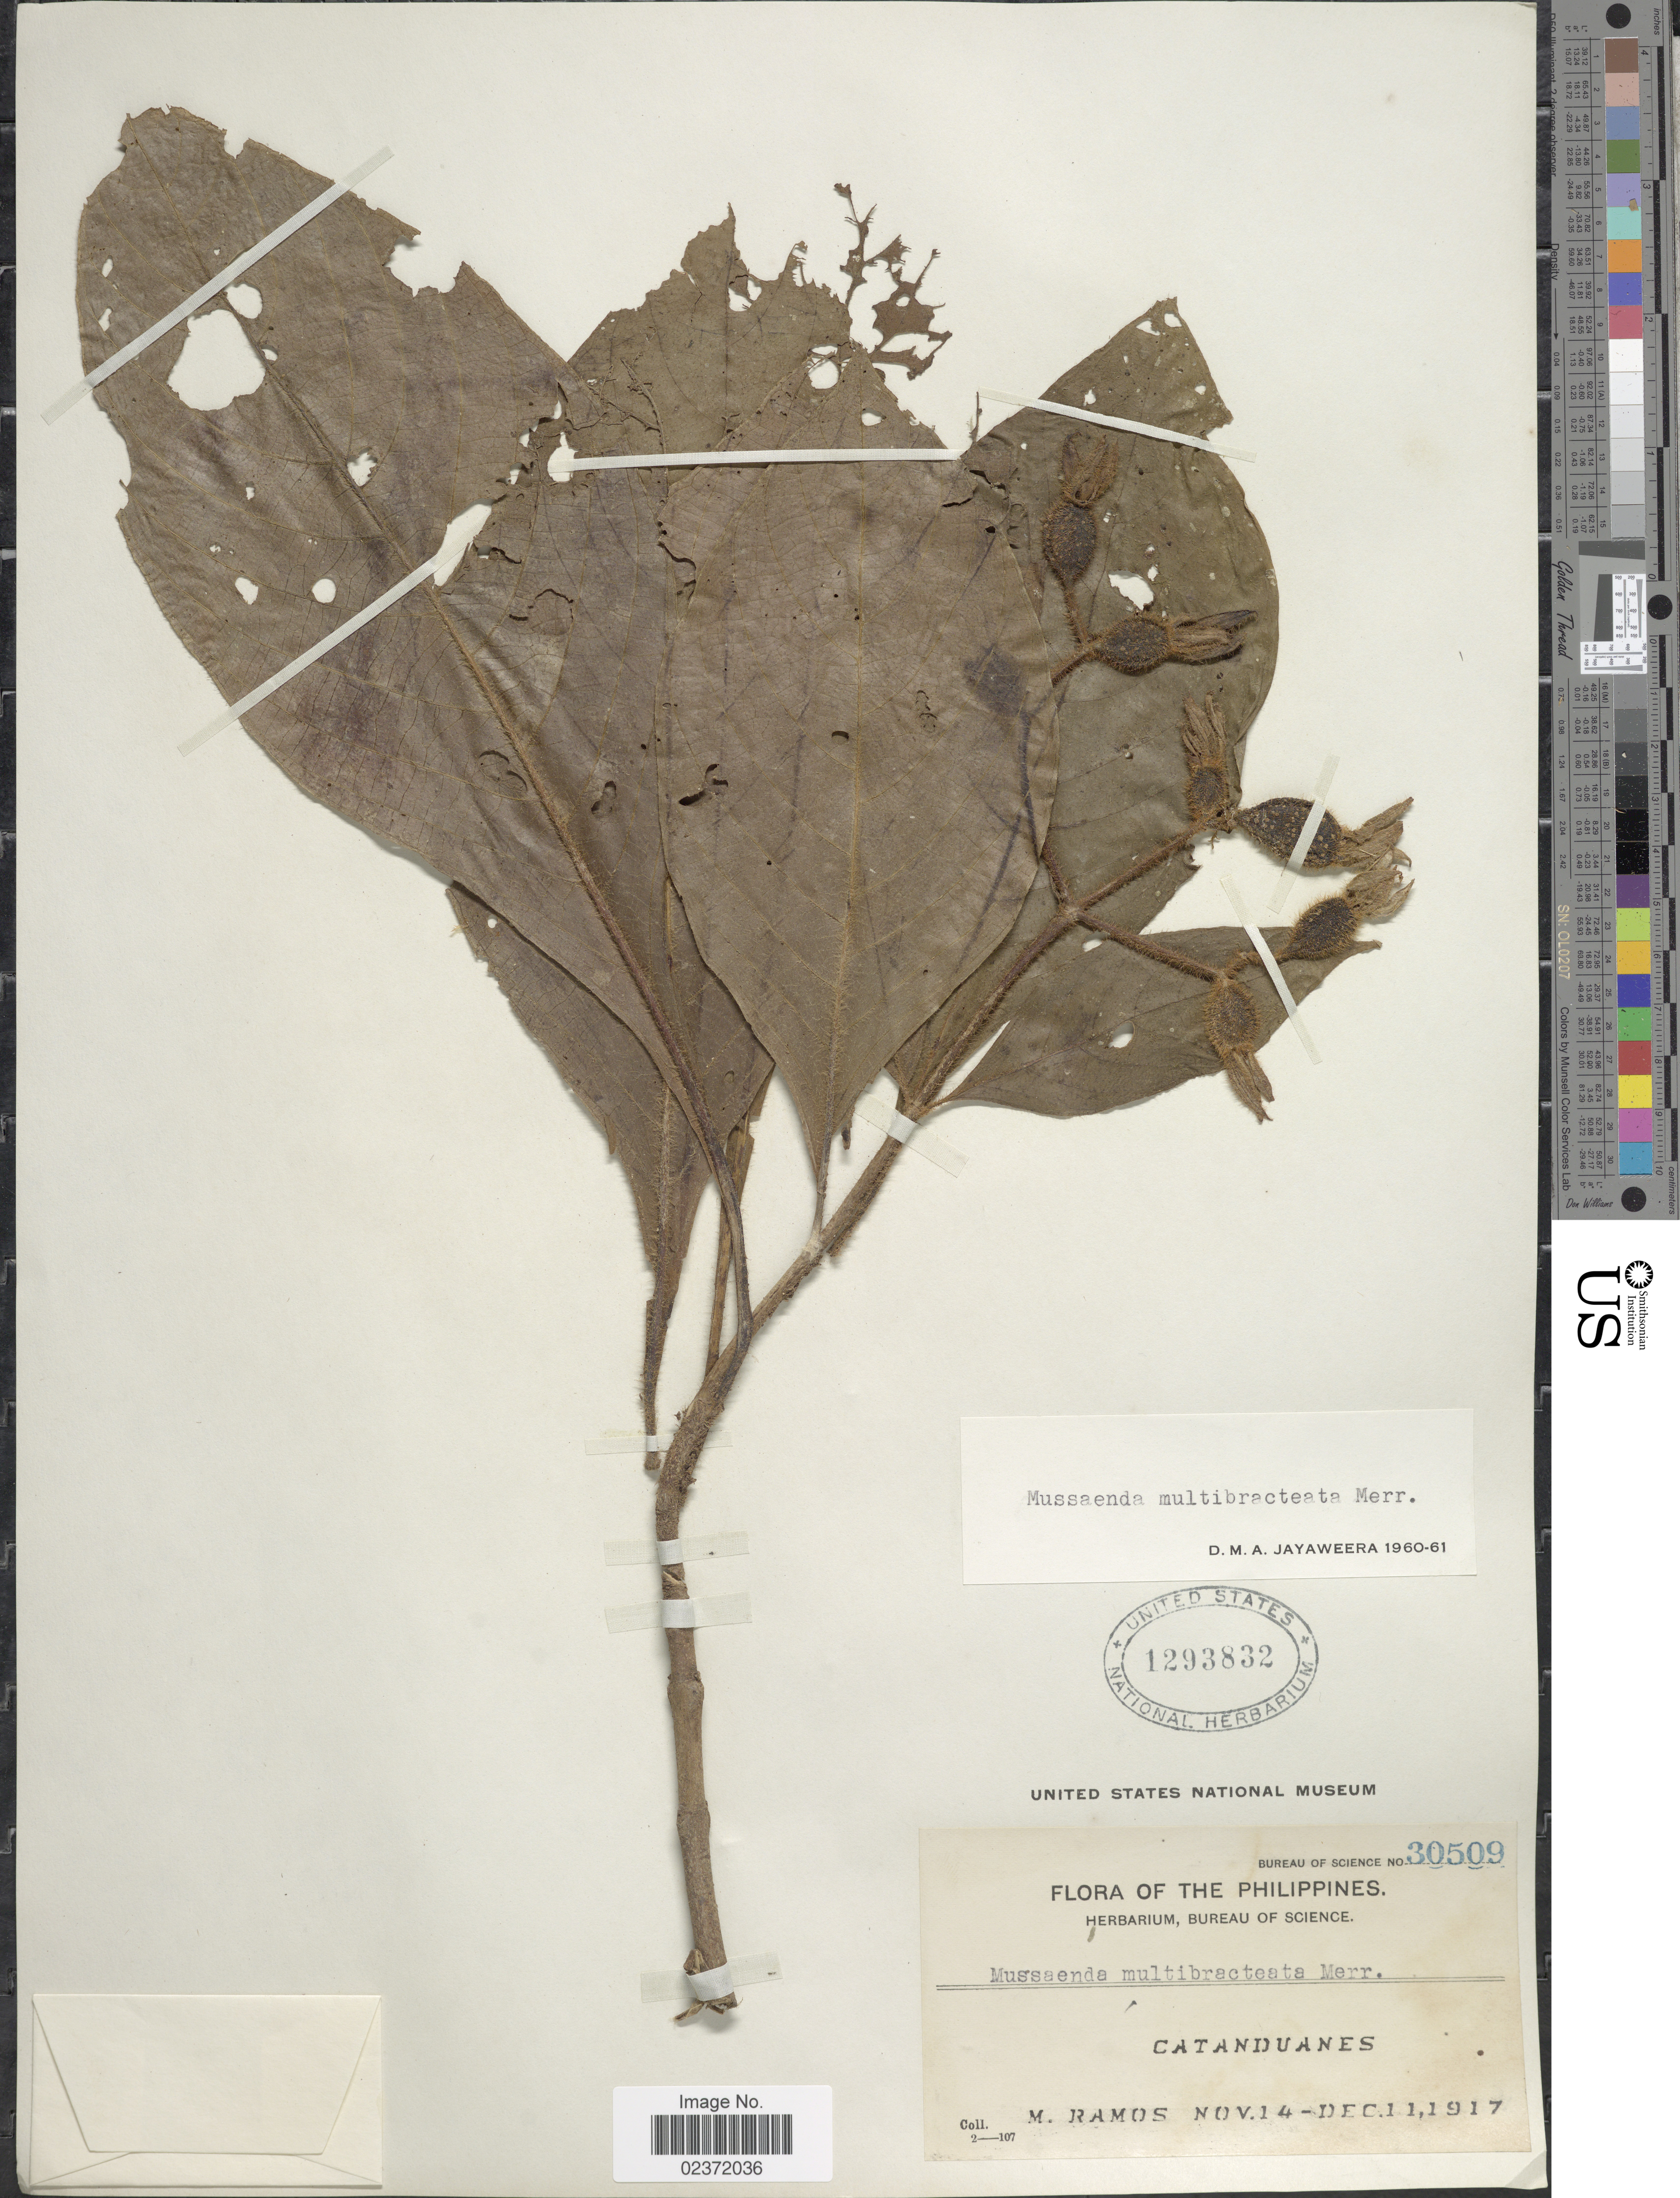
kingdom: Plantae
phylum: Tracheophyta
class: Magnoliopsida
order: Gentianales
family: Rubiaceae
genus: Mussaenda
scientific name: Mussaenda multibracteata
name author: Merr.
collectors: M. Ramos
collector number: Bureau of Science 30509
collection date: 1917-11-14/1917-12-11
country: Philippines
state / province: Bicol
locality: Catanduanes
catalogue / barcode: US 1293832